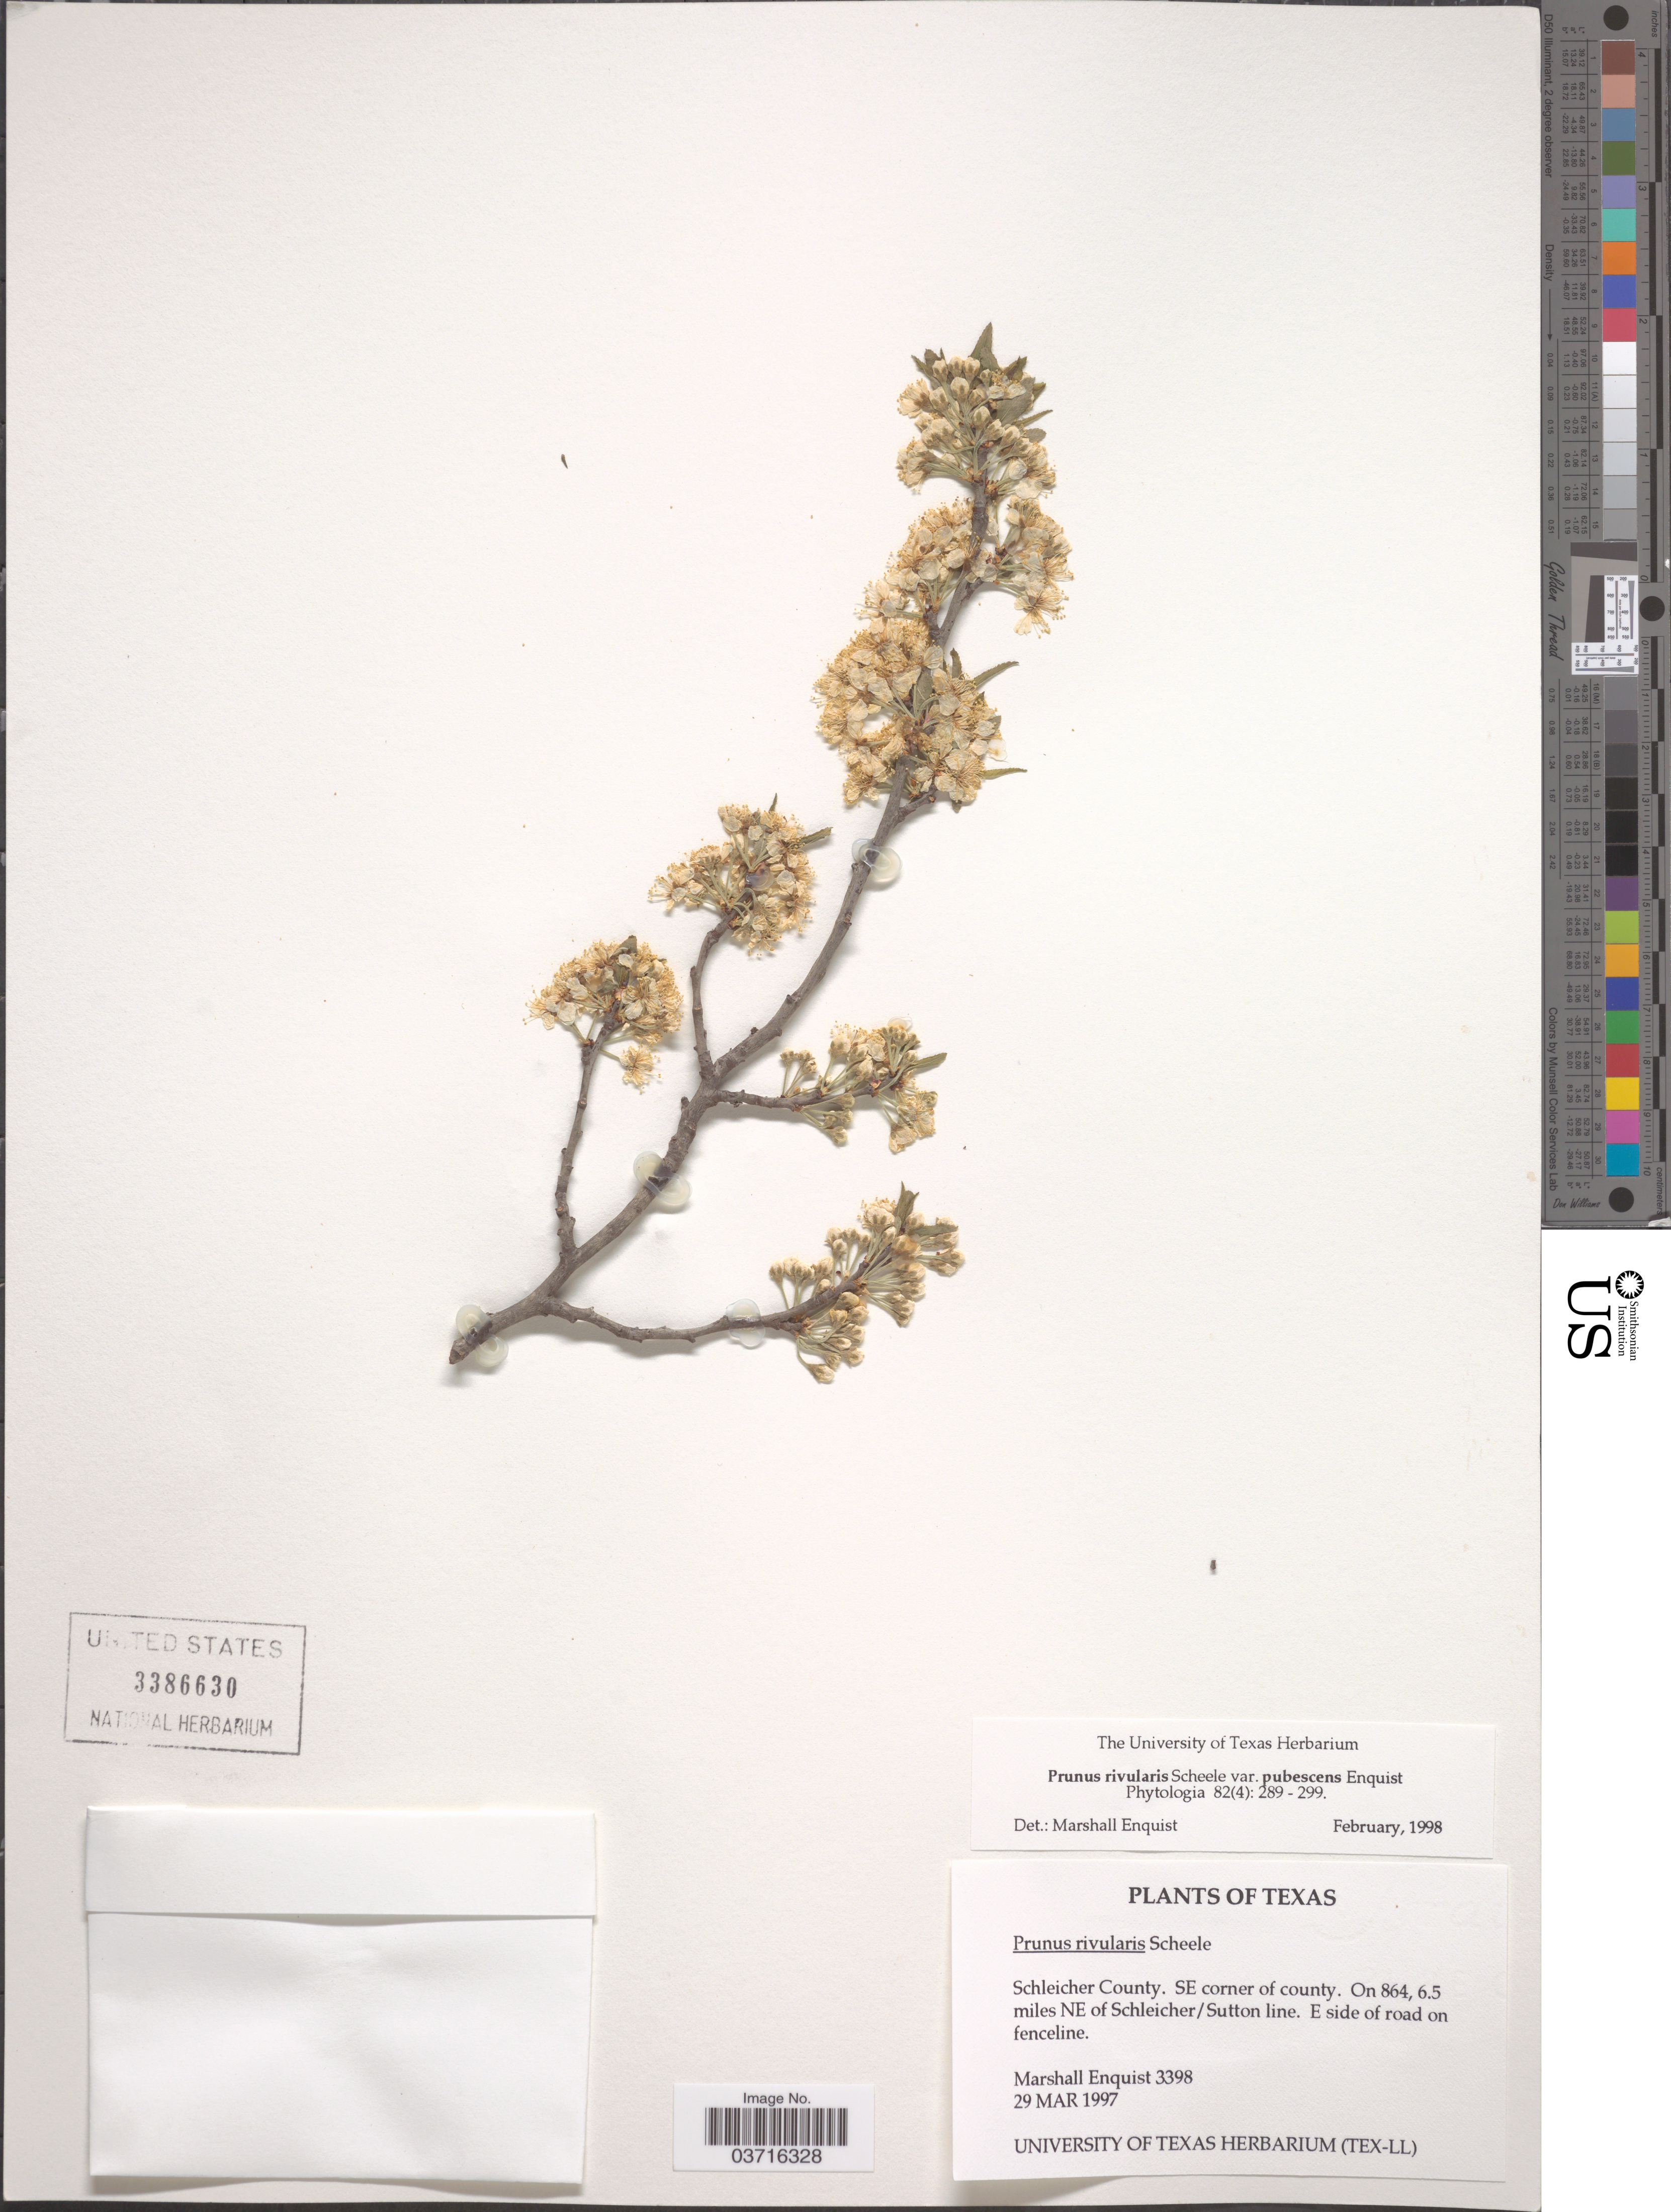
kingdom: Plantae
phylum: Tracheophyta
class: Magnoliopsida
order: Rosales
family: Rosaceae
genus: Prunus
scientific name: Prunus rivularis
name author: Scheele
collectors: M. Enquist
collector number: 3398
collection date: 1997-03-29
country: United States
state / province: Texas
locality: Schleicher County. SE corner of county. On 864, 6.5 miles NE of Schleicher / Sutton line.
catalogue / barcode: US 3386630